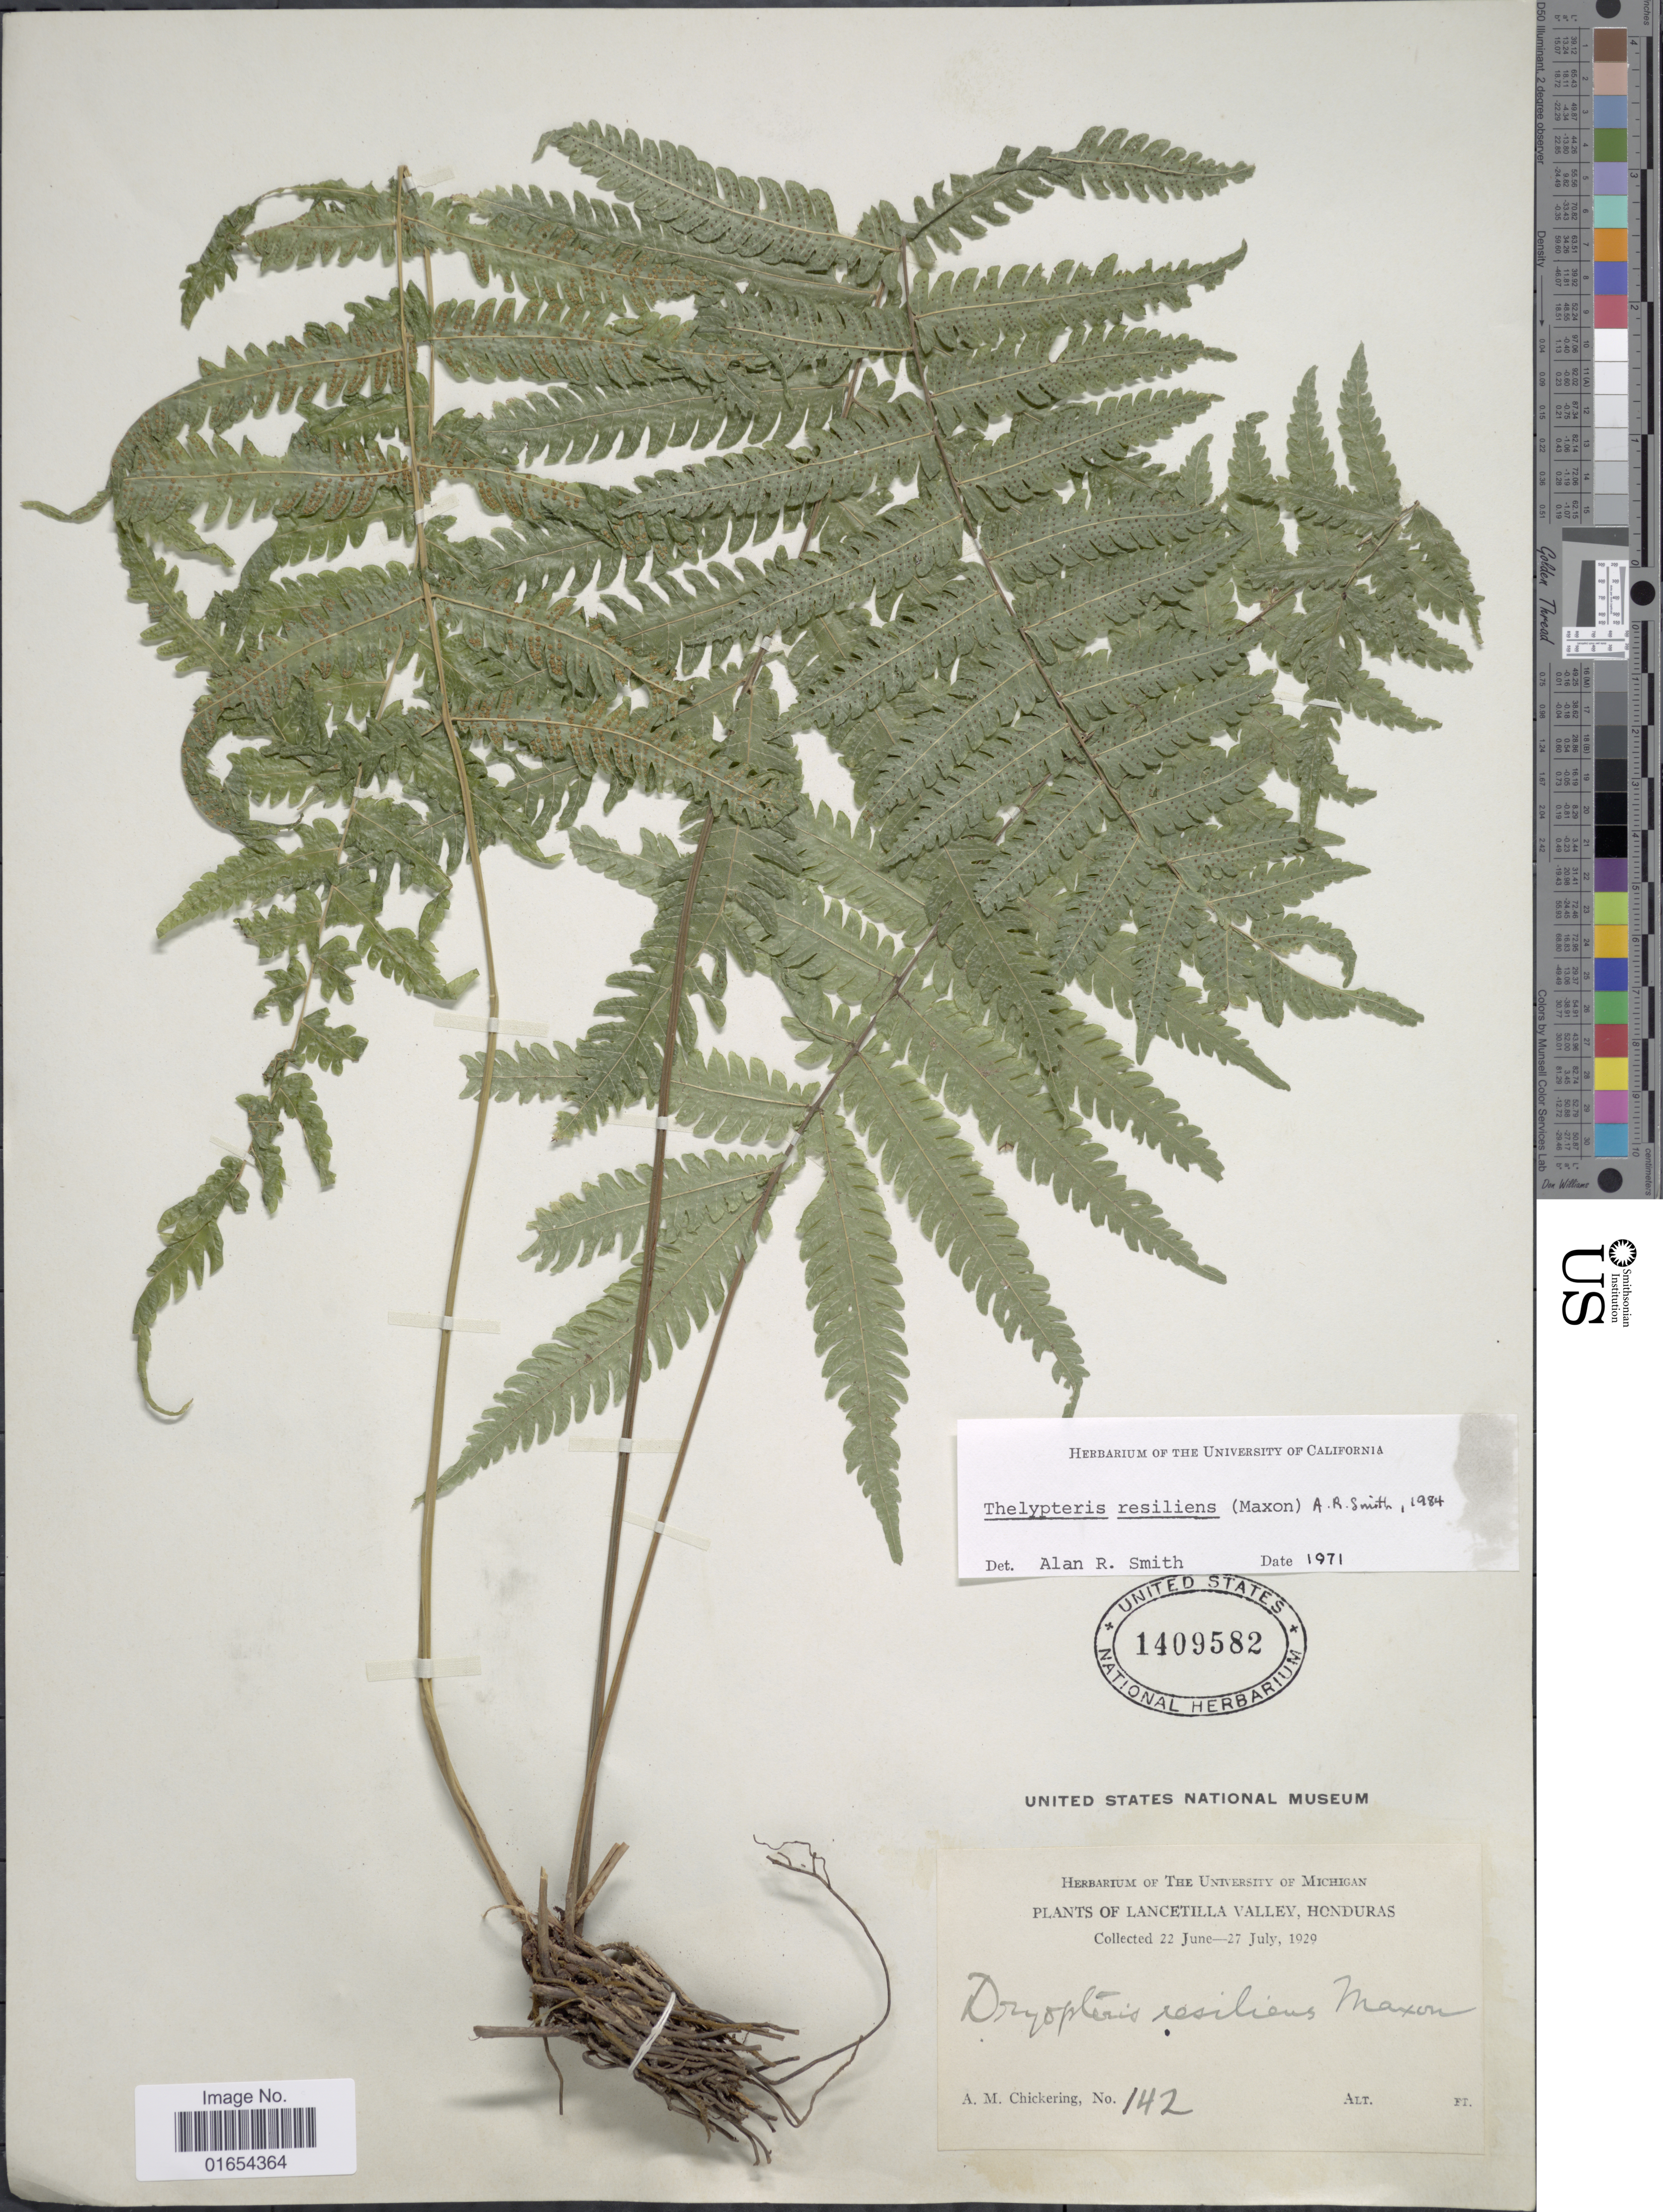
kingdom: Plantae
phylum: Tracheophyta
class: Polypodiopsida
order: Polypodiales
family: Thelypteridaceae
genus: Goniopteris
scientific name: Goniopteris resiliens (Maxon) comb. nov., ined 2015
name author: (Maxon)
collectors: A. Chickering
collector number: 142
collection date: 1929-06-22/1929-07-27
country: Honduras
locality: Lancetilla Valley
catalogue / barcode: US 1409582